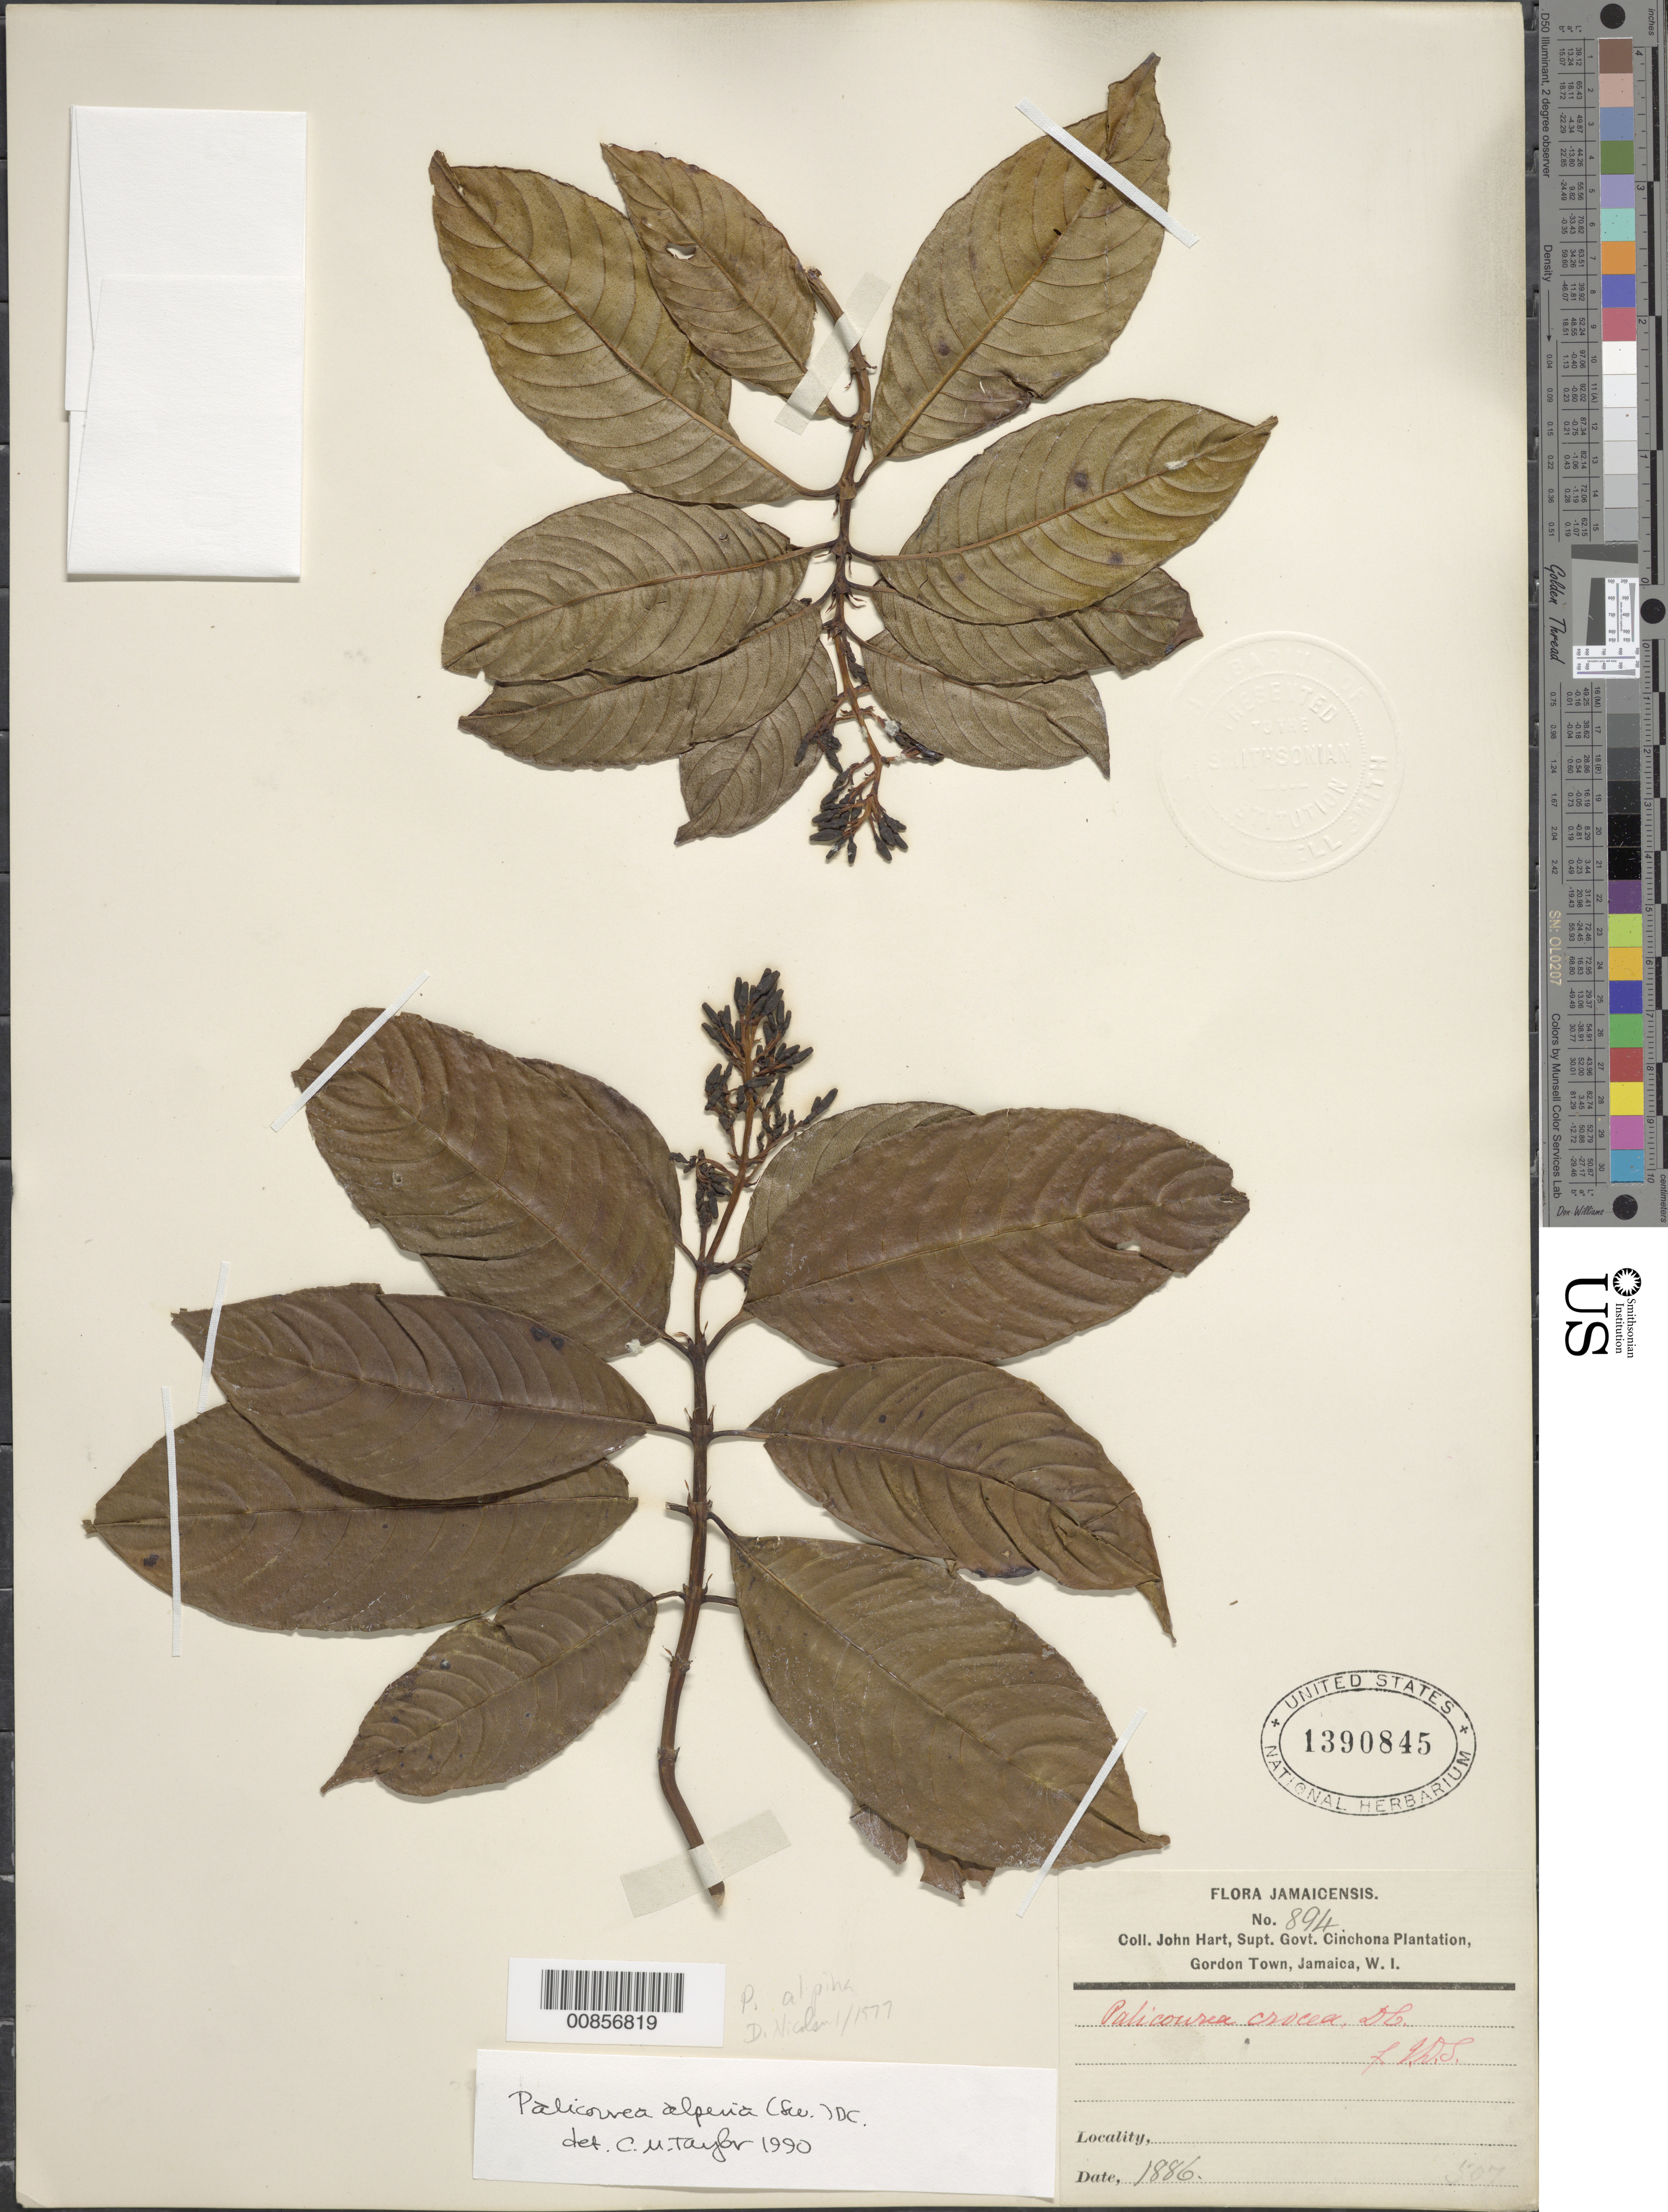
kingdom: Plantae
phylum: Tracheophyta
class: Magnoliopsida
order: Gentianales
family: Rubiaceae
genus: Palicourea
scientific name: Palicourea alpina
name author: (Sw.) DC.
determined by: Taylor, Charlotte M.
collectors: J. Hart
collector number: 894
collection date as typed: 1886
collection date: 1886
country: Jamaica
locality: Gordon Town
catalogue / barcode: US 1390845